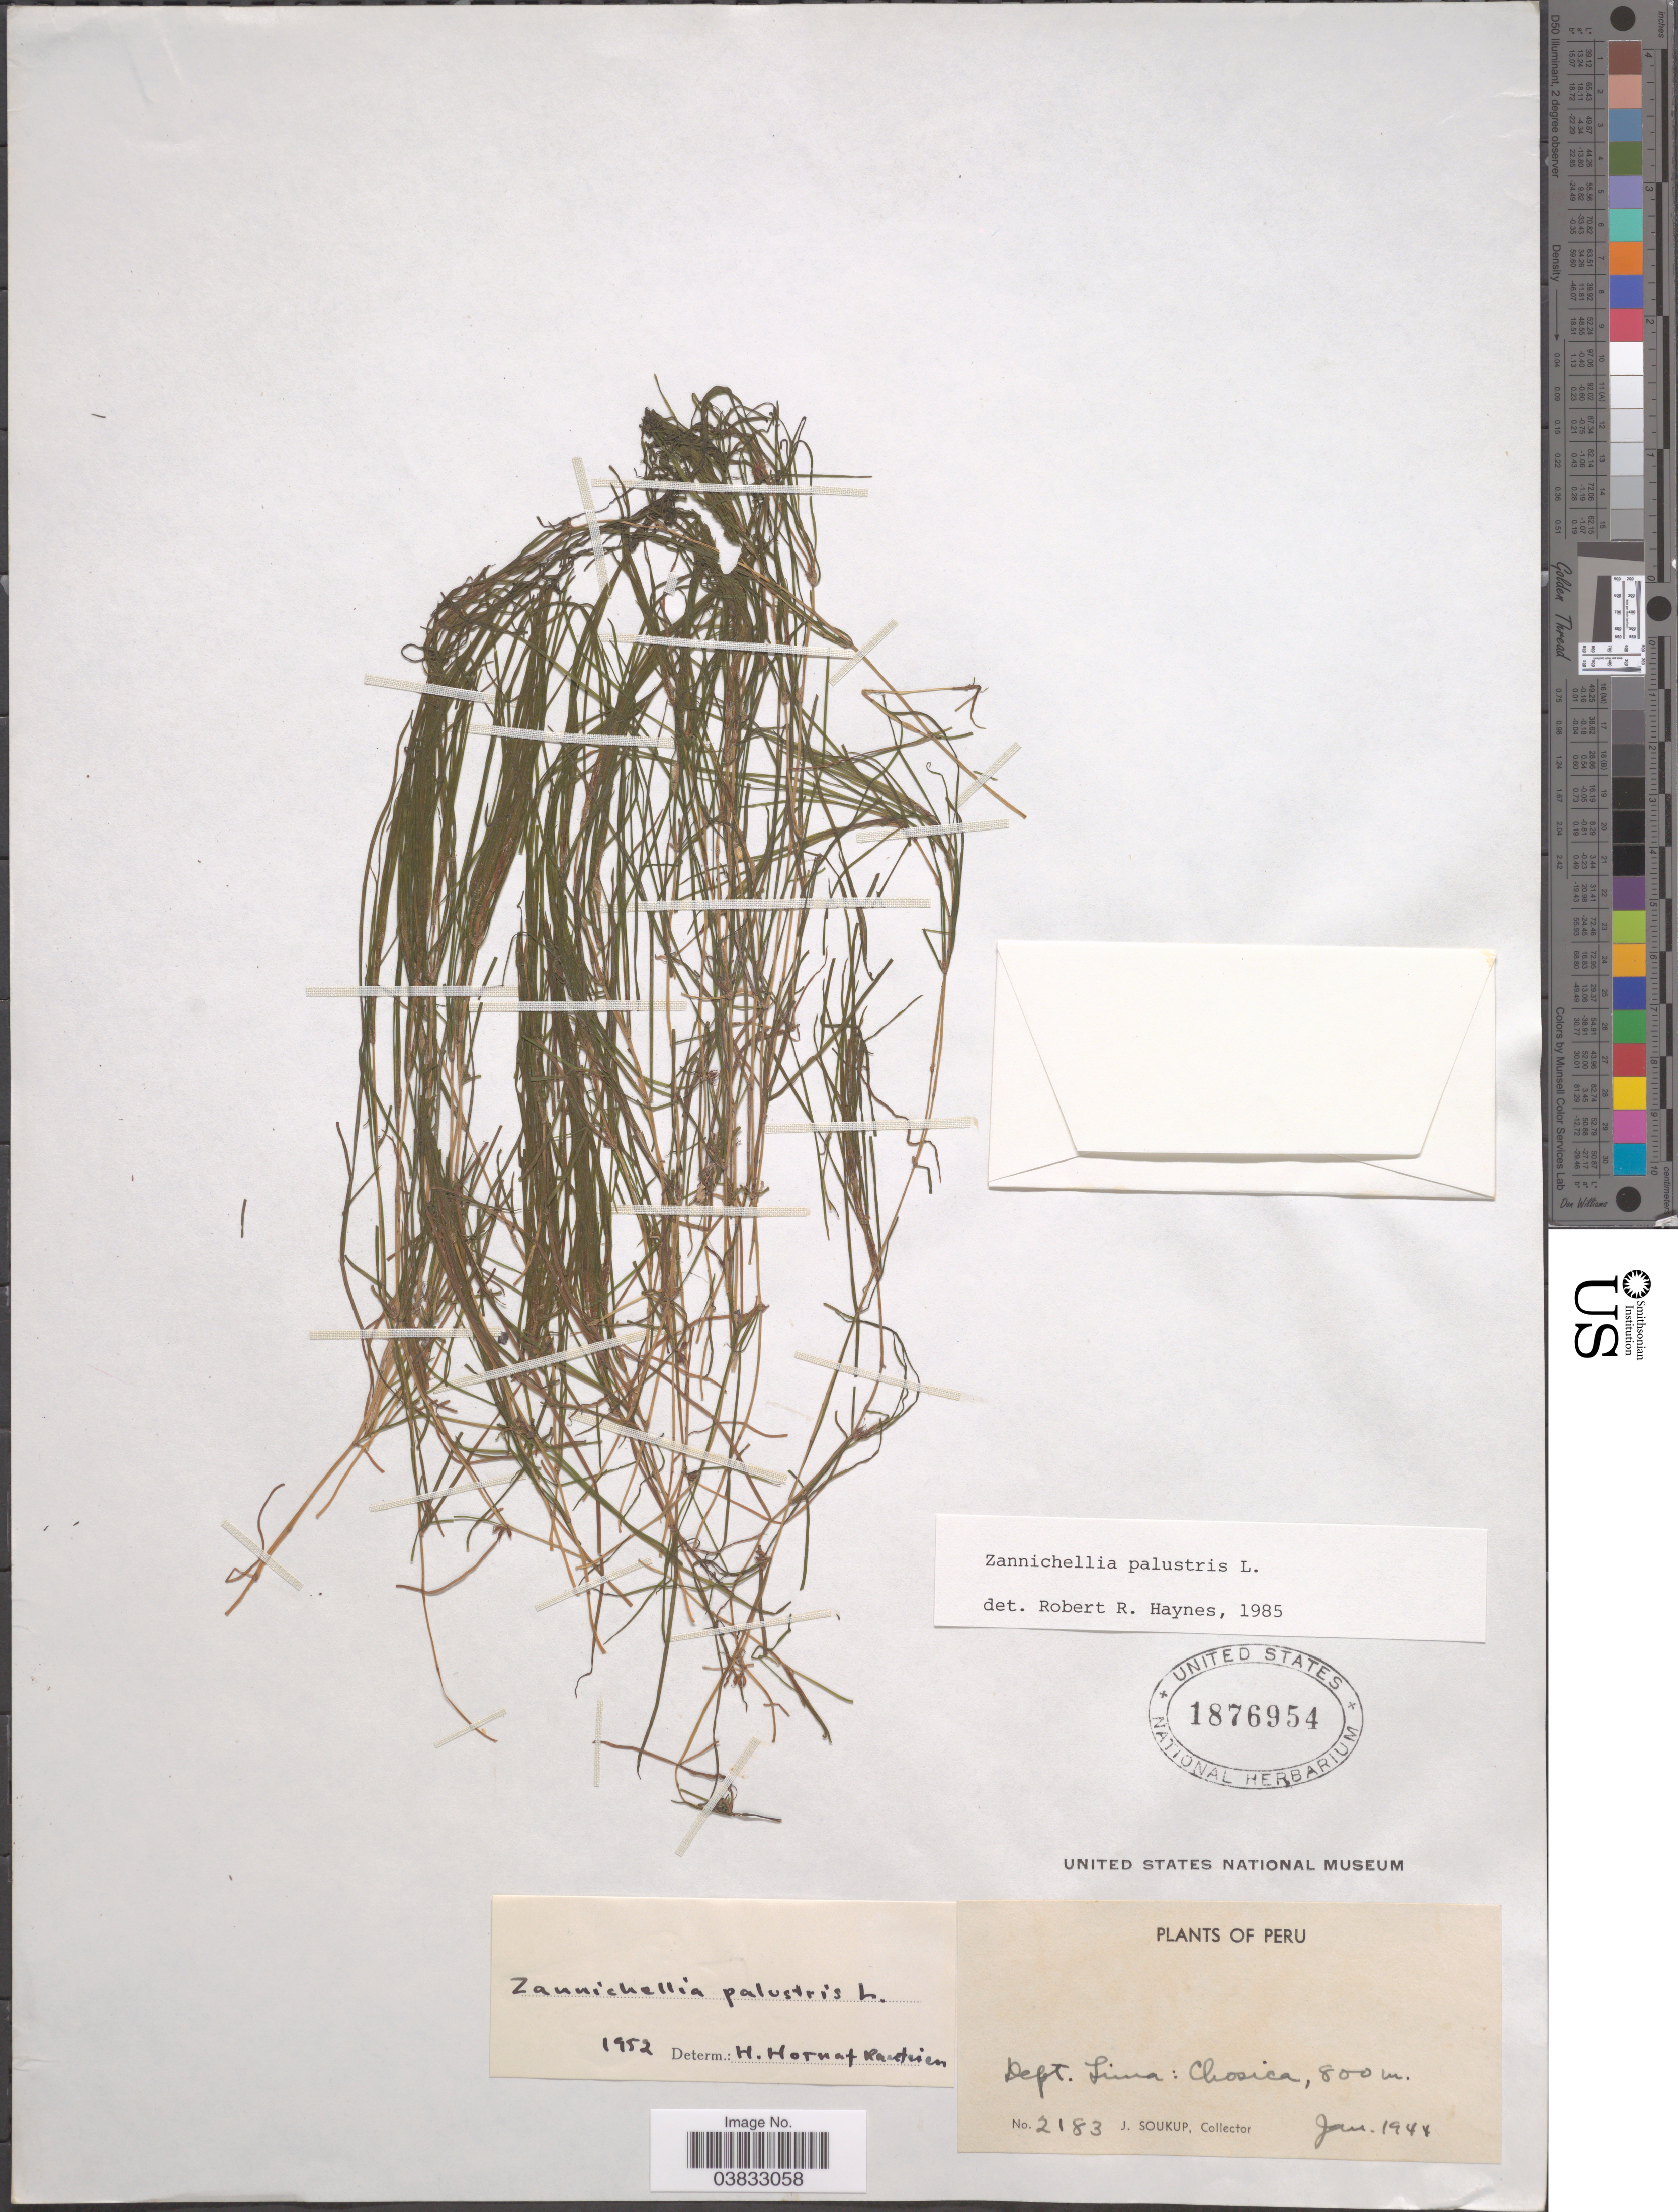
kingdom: Plantae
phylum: Tracheophyta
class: Liliopsida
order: Alismatales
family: Potamogetonaceae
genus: Zannichellia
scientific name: Zannichellia palustris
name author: L.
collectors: J. Soukup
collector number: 2183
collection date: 1944-01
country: Peru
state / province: Lima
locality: Dept. Lima: Chosica.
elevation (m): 800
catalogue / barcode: US 1876954